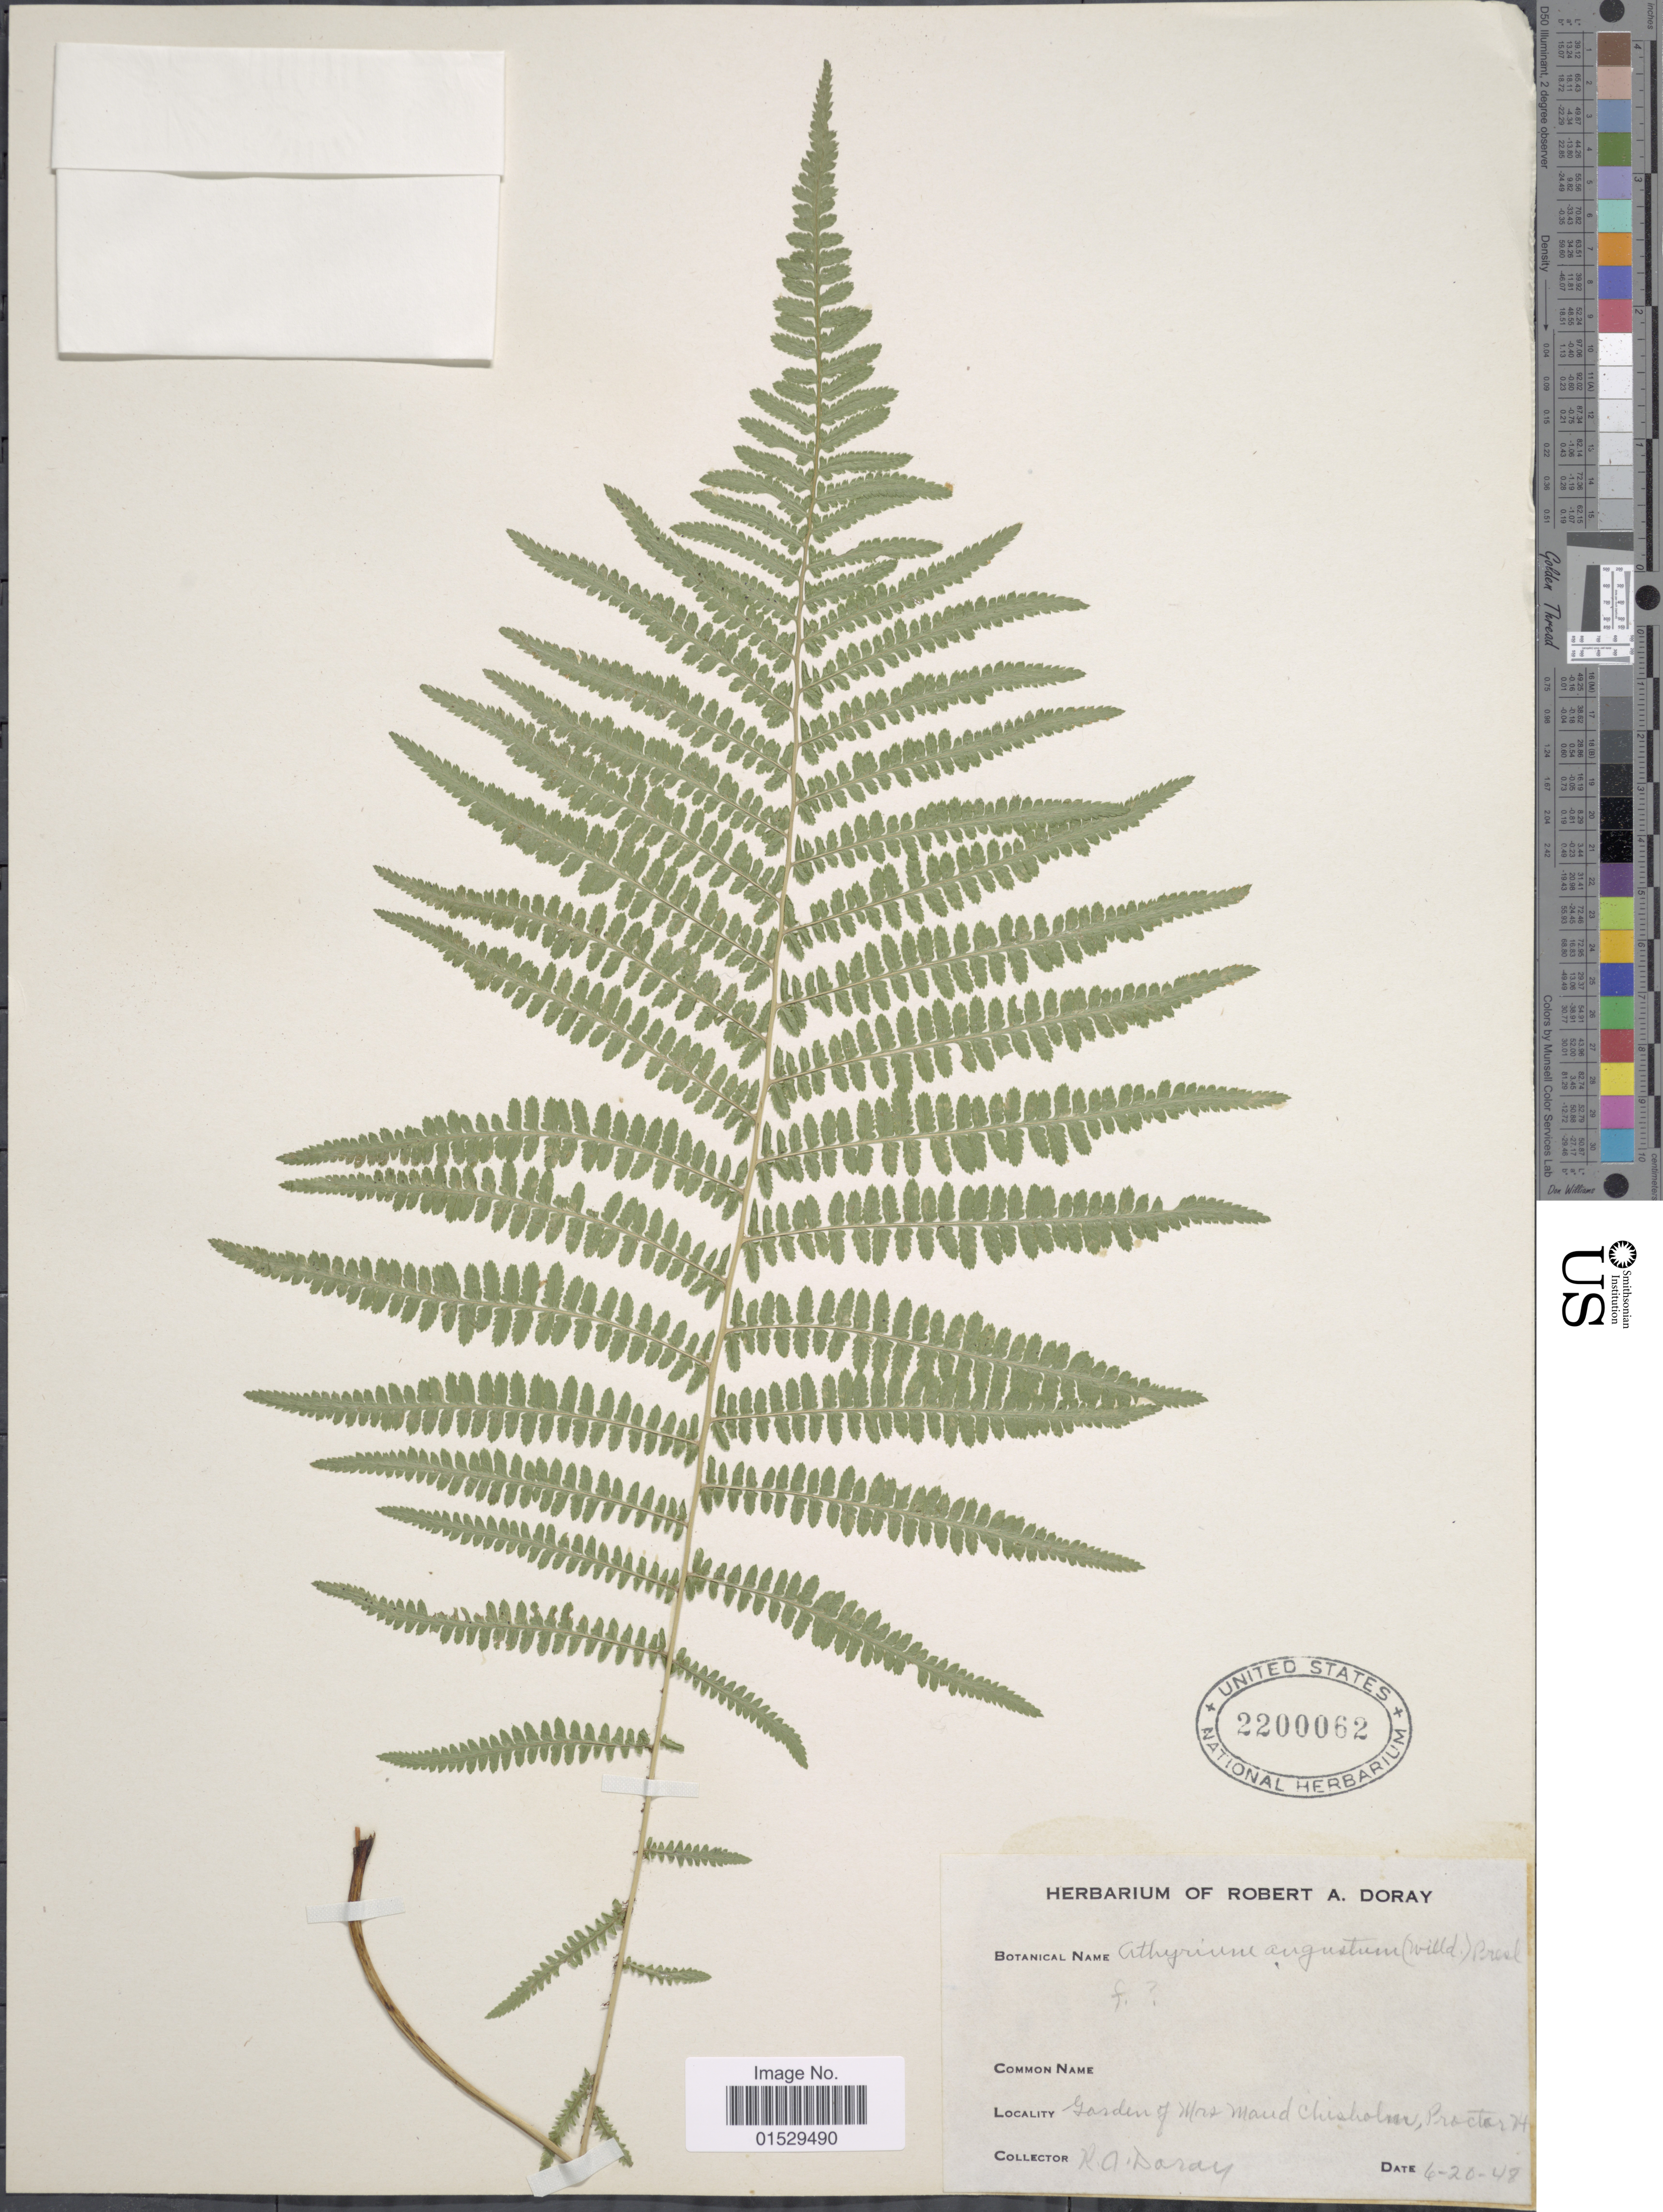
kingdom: Plantae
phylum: Tracheophyta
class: Polypodiopsida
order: Polypodiales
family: Athyriaceae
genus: Athyrium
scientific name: Athyrium filix-femina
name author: (L.) Roth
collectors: R. Doray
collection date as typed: Transcribed d/m/y: 20/6/48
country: United States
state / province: Vermont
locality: Garden of Mrs. Maud Chisholm, Proctor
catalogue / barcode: US 2200062